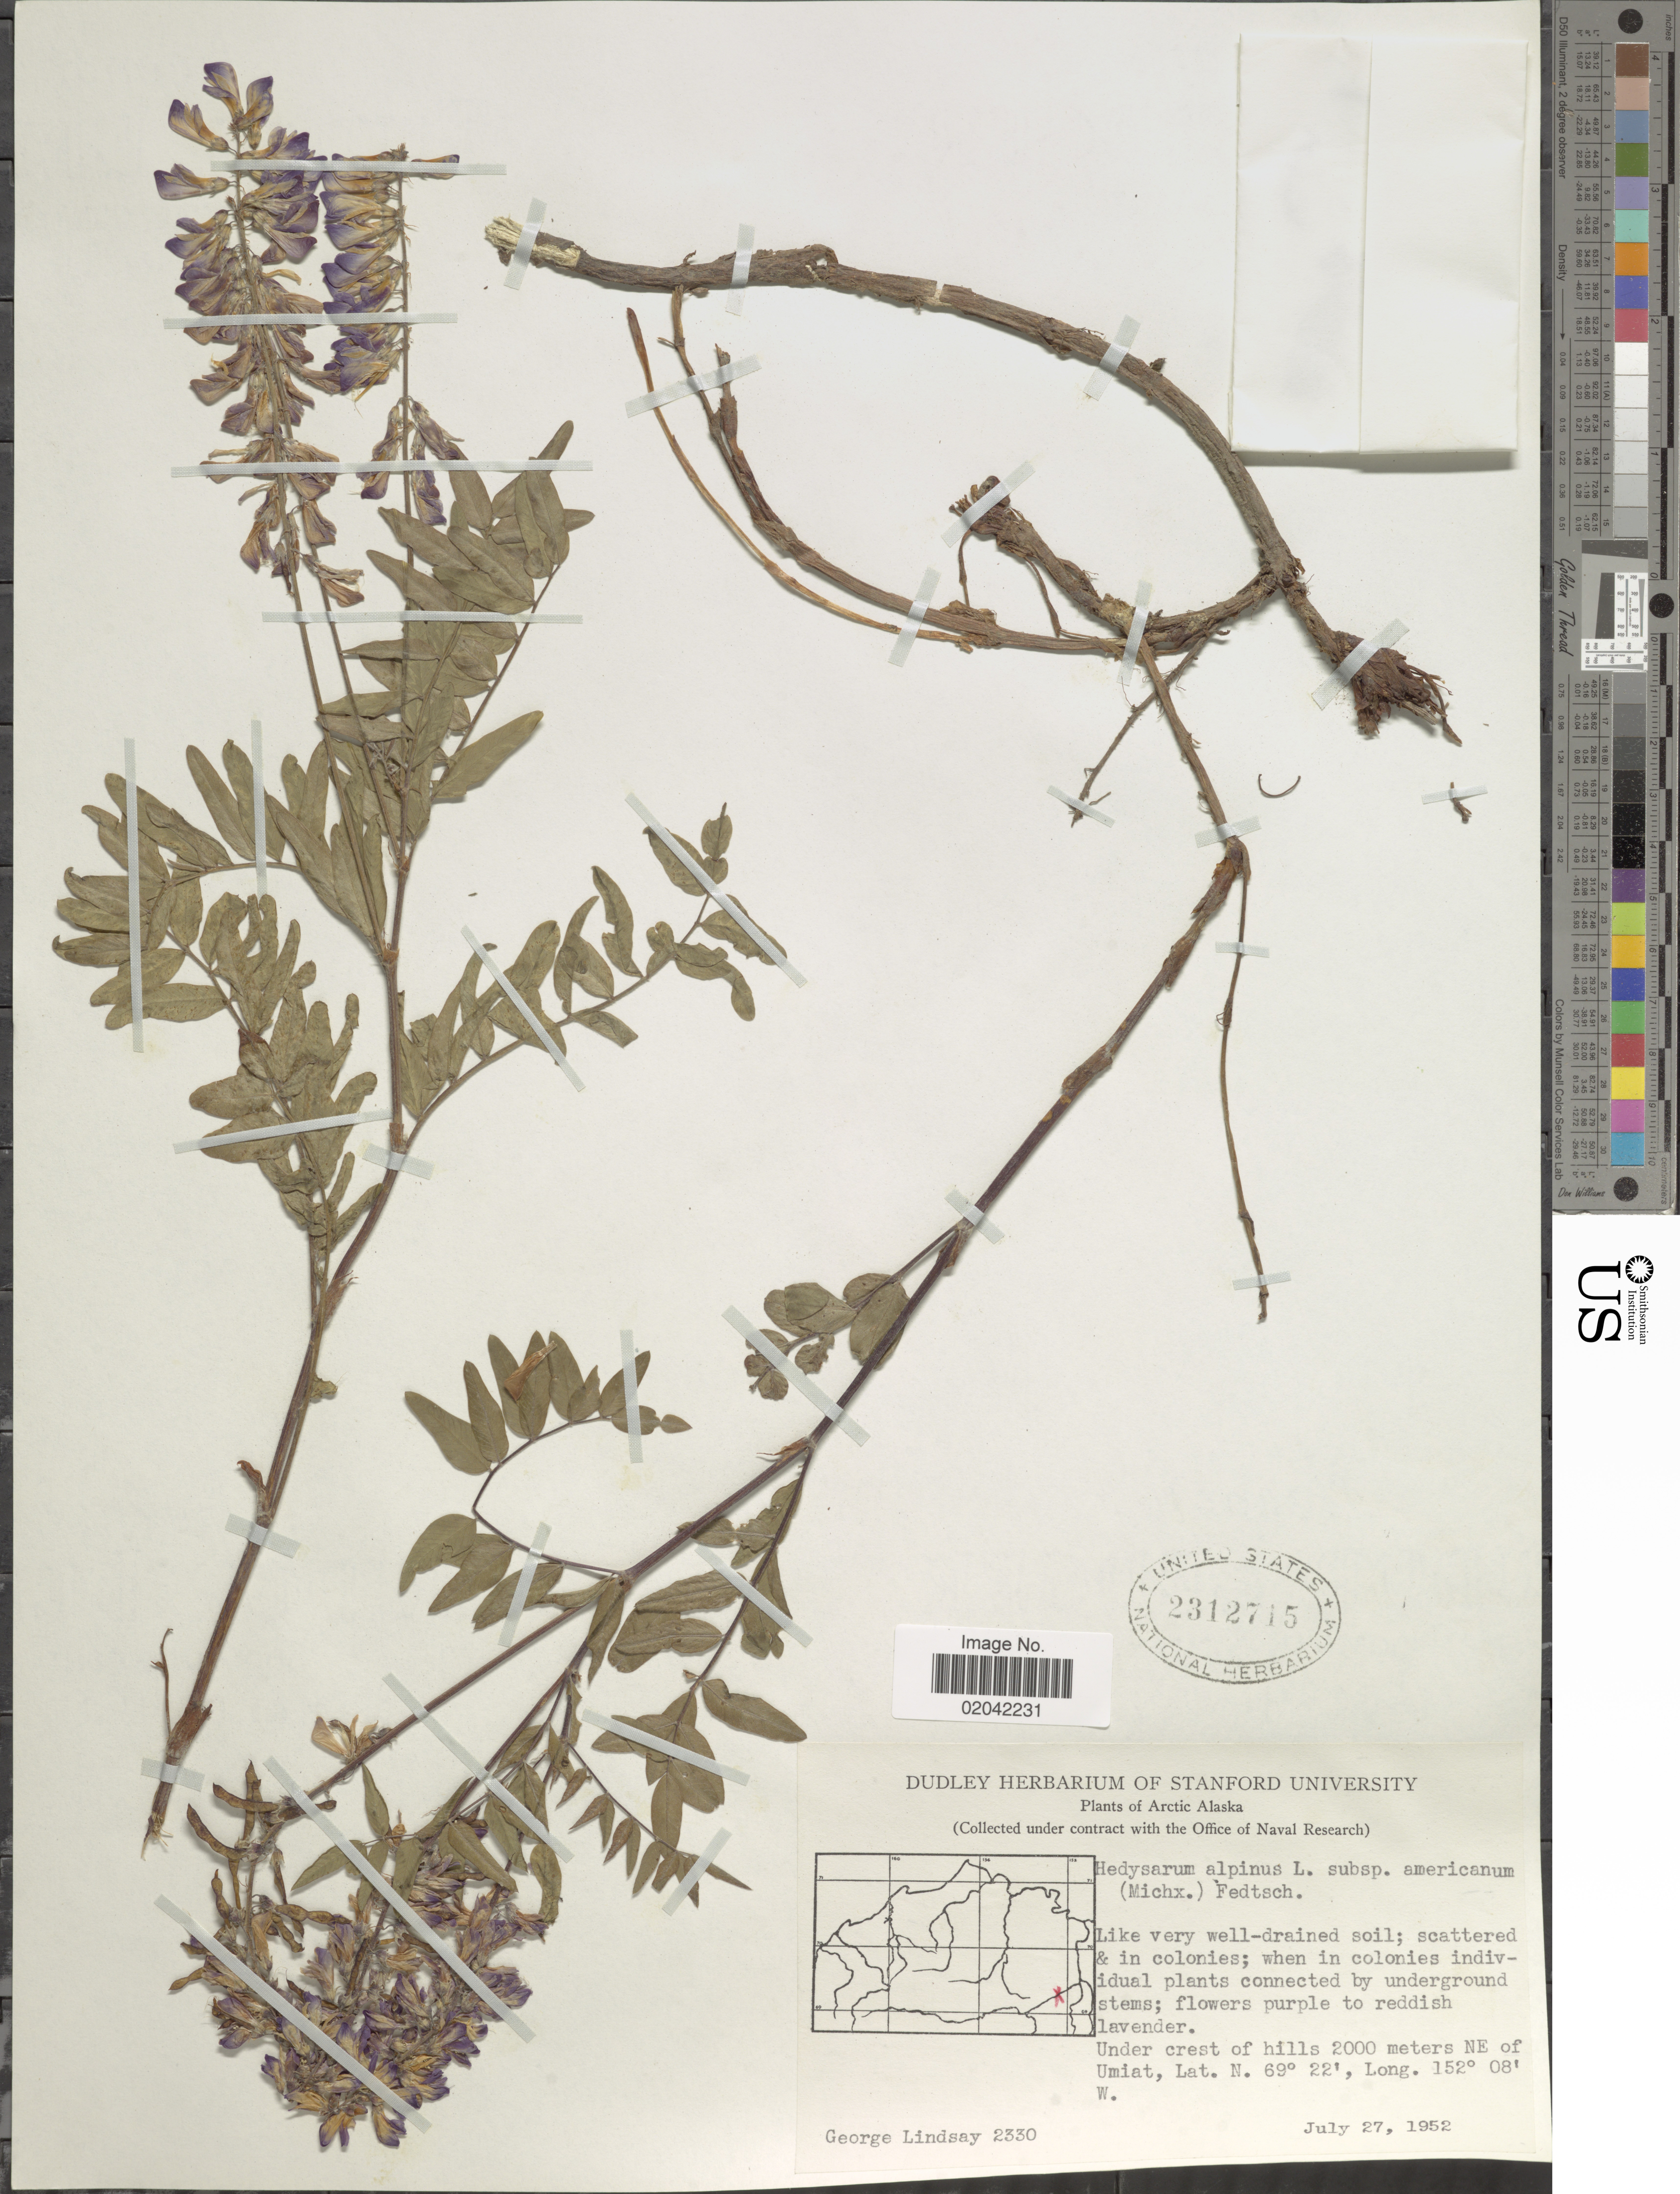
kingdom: Plantae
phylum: Tracheophyta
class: Magnoliopsida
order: Fabales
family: Fabaceae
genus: Hedysarum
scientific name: Hedysarum alpinum var. americanum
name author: Michx. ex Pursh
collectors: G. Lindsay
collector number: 2330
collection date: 1952-07-27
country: United States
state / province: Alaska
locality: Arctic Alaska. Under crest of hills 2000 meters NE of Umiat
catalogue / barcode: US 2312715